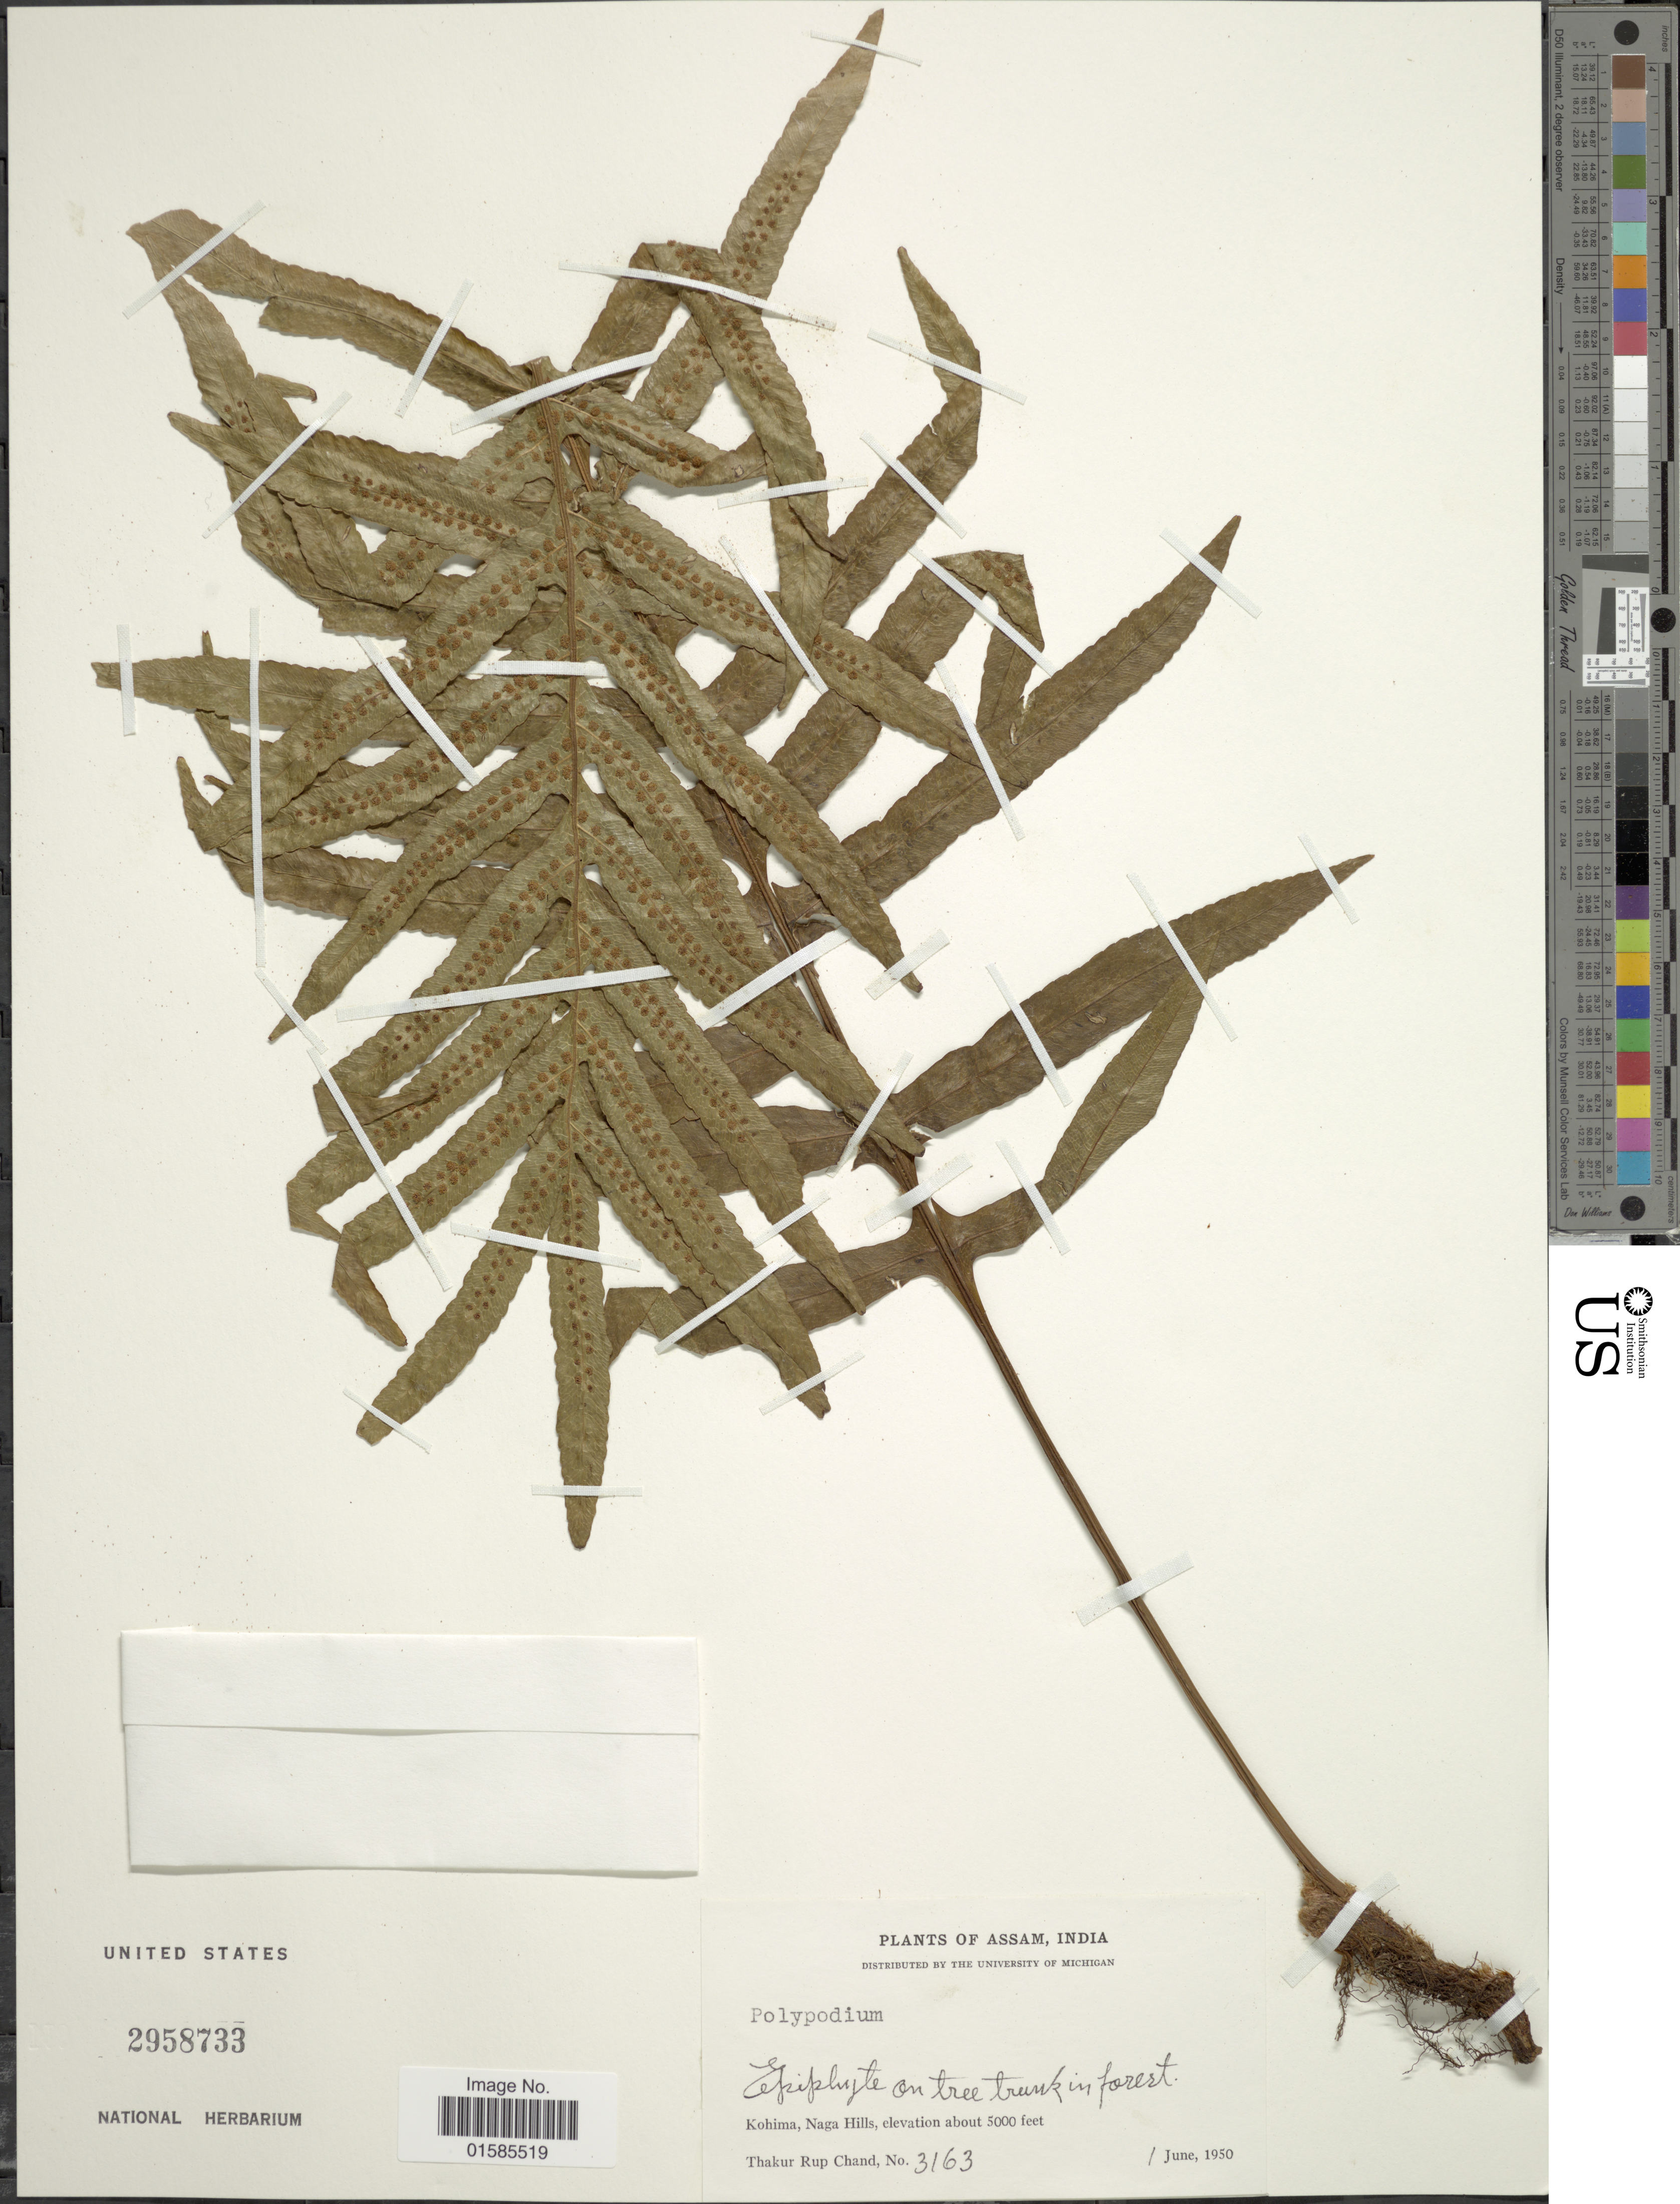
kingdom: Plantae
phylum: Tracheophyta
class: Polypodiopsida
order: Polypodiales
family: Polypodiaceae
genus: Leptochilus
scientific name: Leptochilus sp.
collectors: T. R. Chand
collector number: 3163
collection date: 1950-06-01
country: India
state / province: Nagaland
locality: Assam, India, Kohima, Naga Hills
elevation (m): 1524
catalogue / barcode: US 2958733